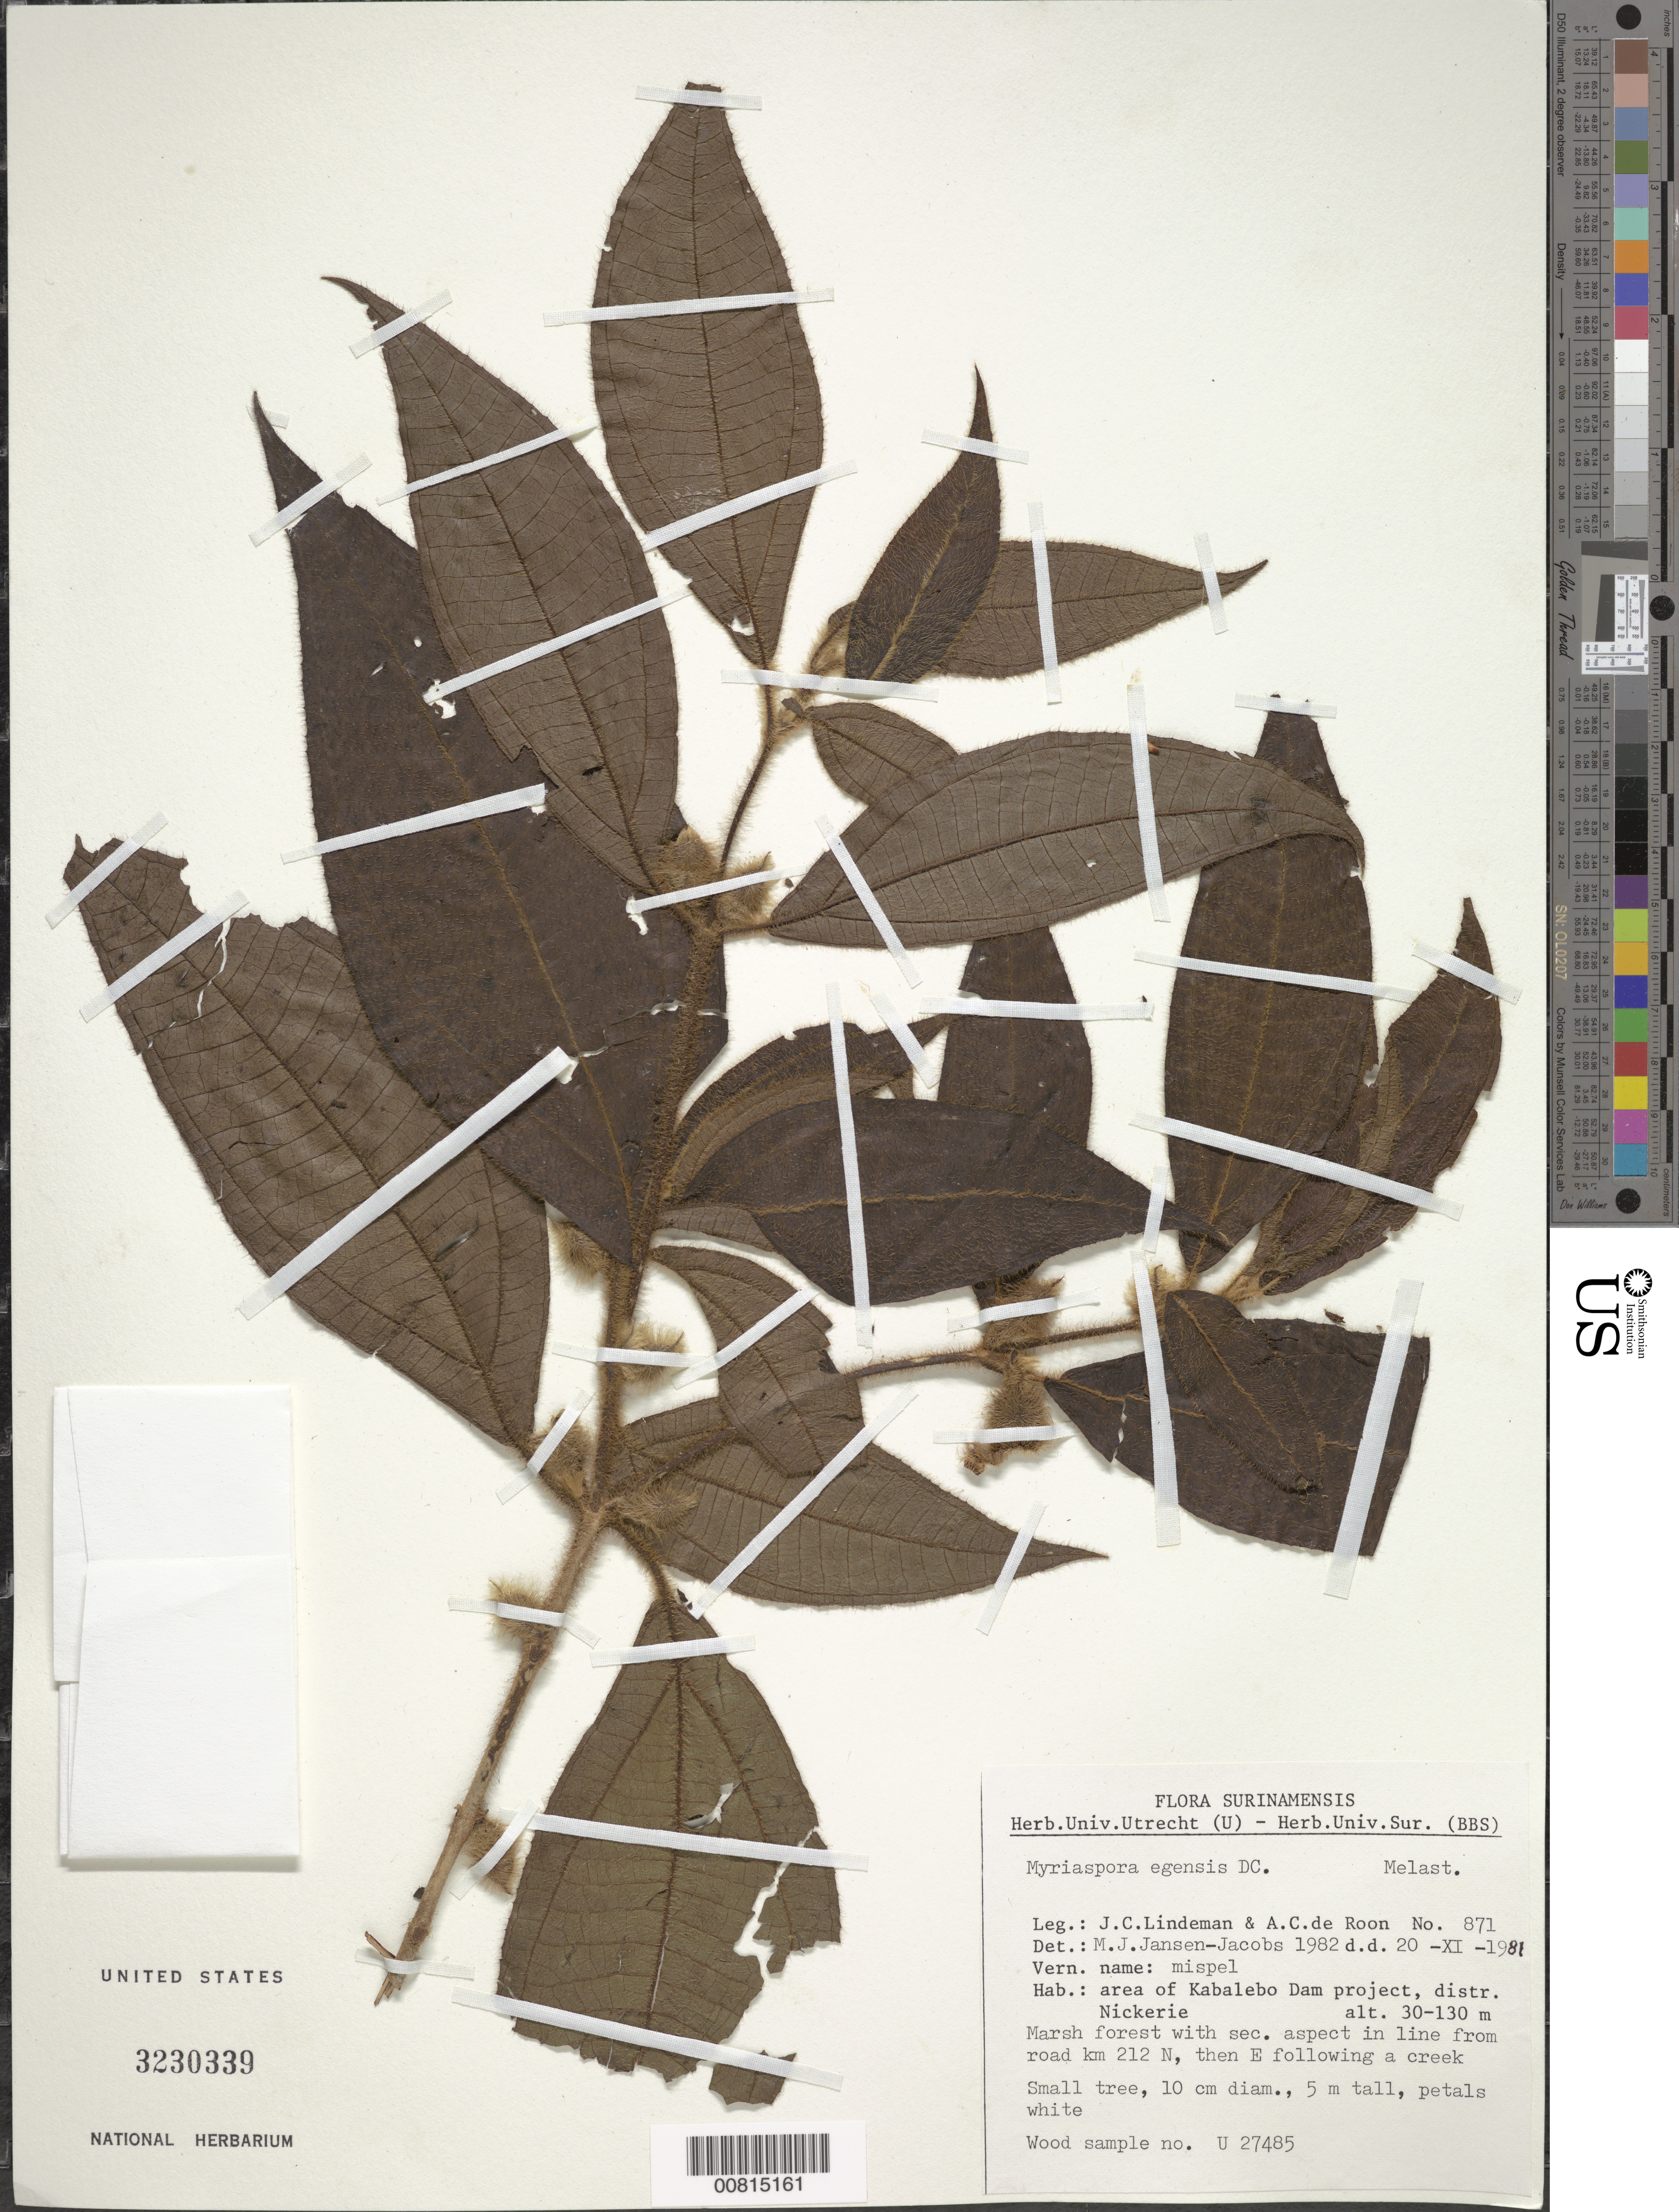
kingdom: Plantae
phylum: Tracheophyta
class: Magnoliopsida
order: Myrtales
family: Melastomataceae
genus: Bellucia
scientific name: Bellucia egensis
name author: (DC.) Penneys et al.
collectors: J. C. Lindeman & A. de Roon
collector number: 81 871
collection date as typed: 20-Nov-81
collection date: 1981-11-20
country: Suriname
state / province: Nickerie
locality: Kabalebo Dam project area, km 212 N; Nickerie Dist.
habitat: Marsh forest, following a creek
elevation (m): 30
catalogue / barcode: US 3230339